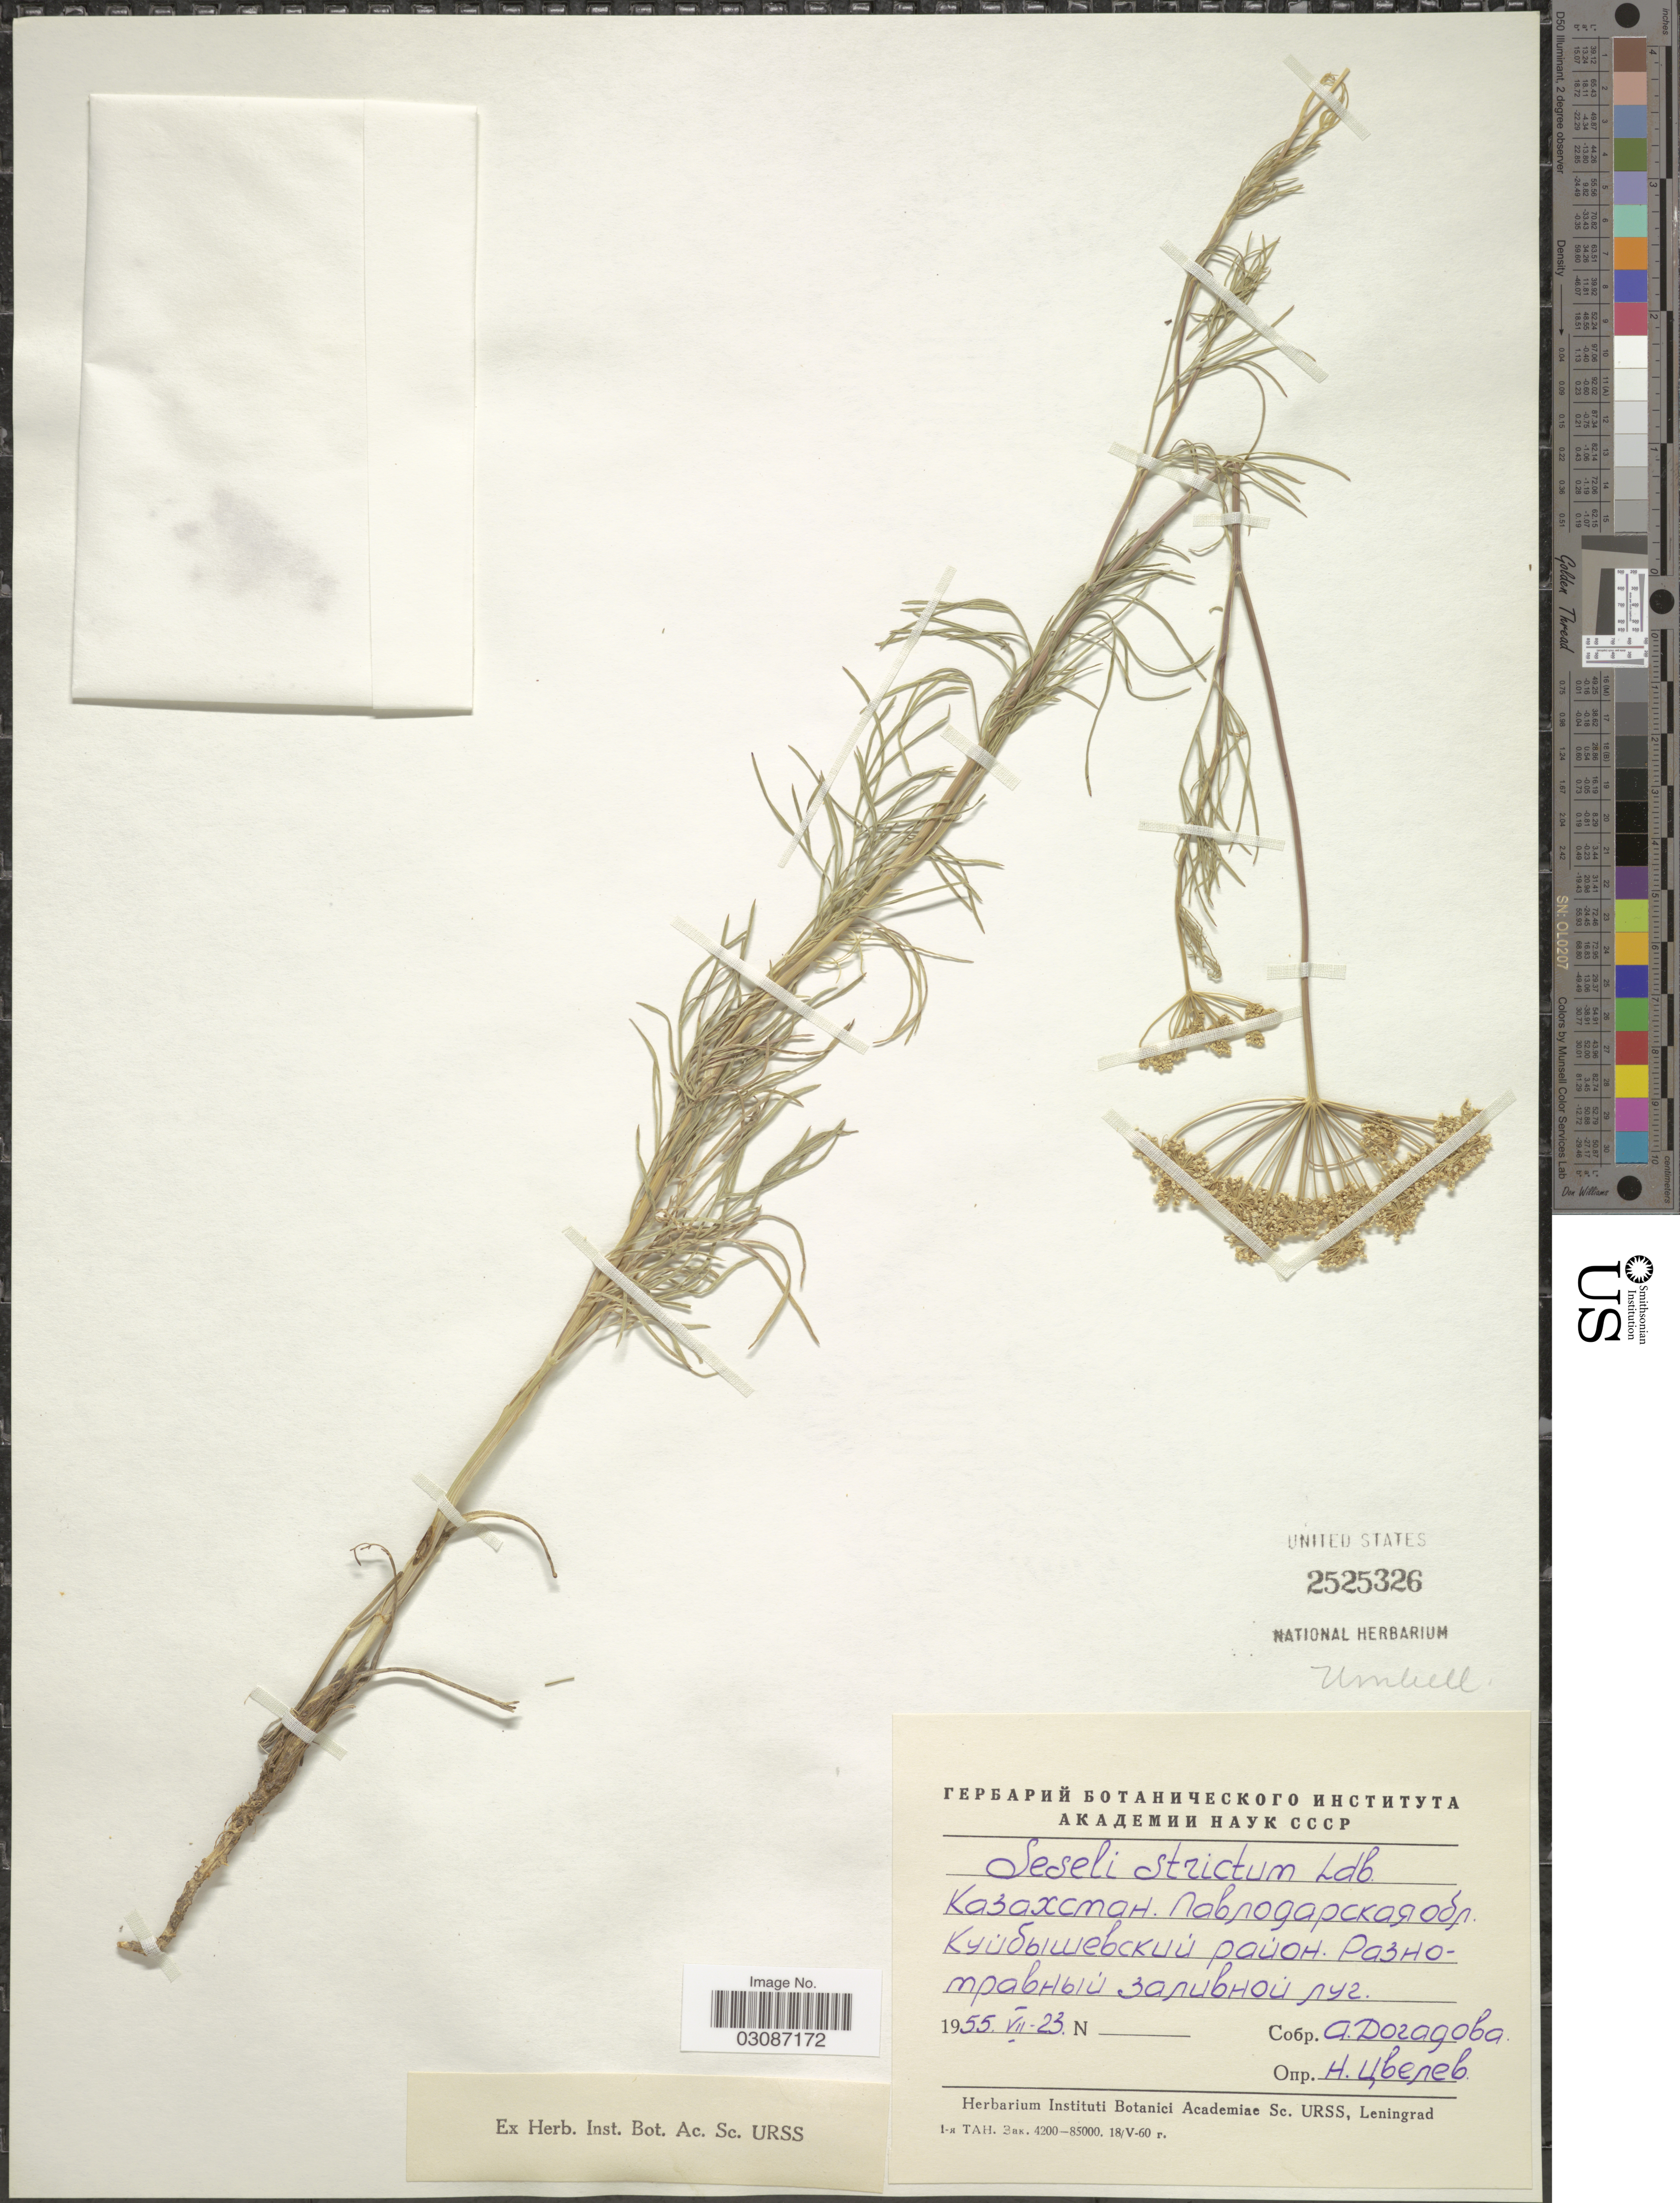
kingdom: Plantae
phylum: Tracheophyta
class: Magnoliopsida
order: Apiales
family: Apiaceae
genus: Seseli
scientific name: Seseli strictum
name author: Ledeb.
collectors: A. Dozagoba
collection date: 1955-07-23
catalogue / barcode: US 2525326